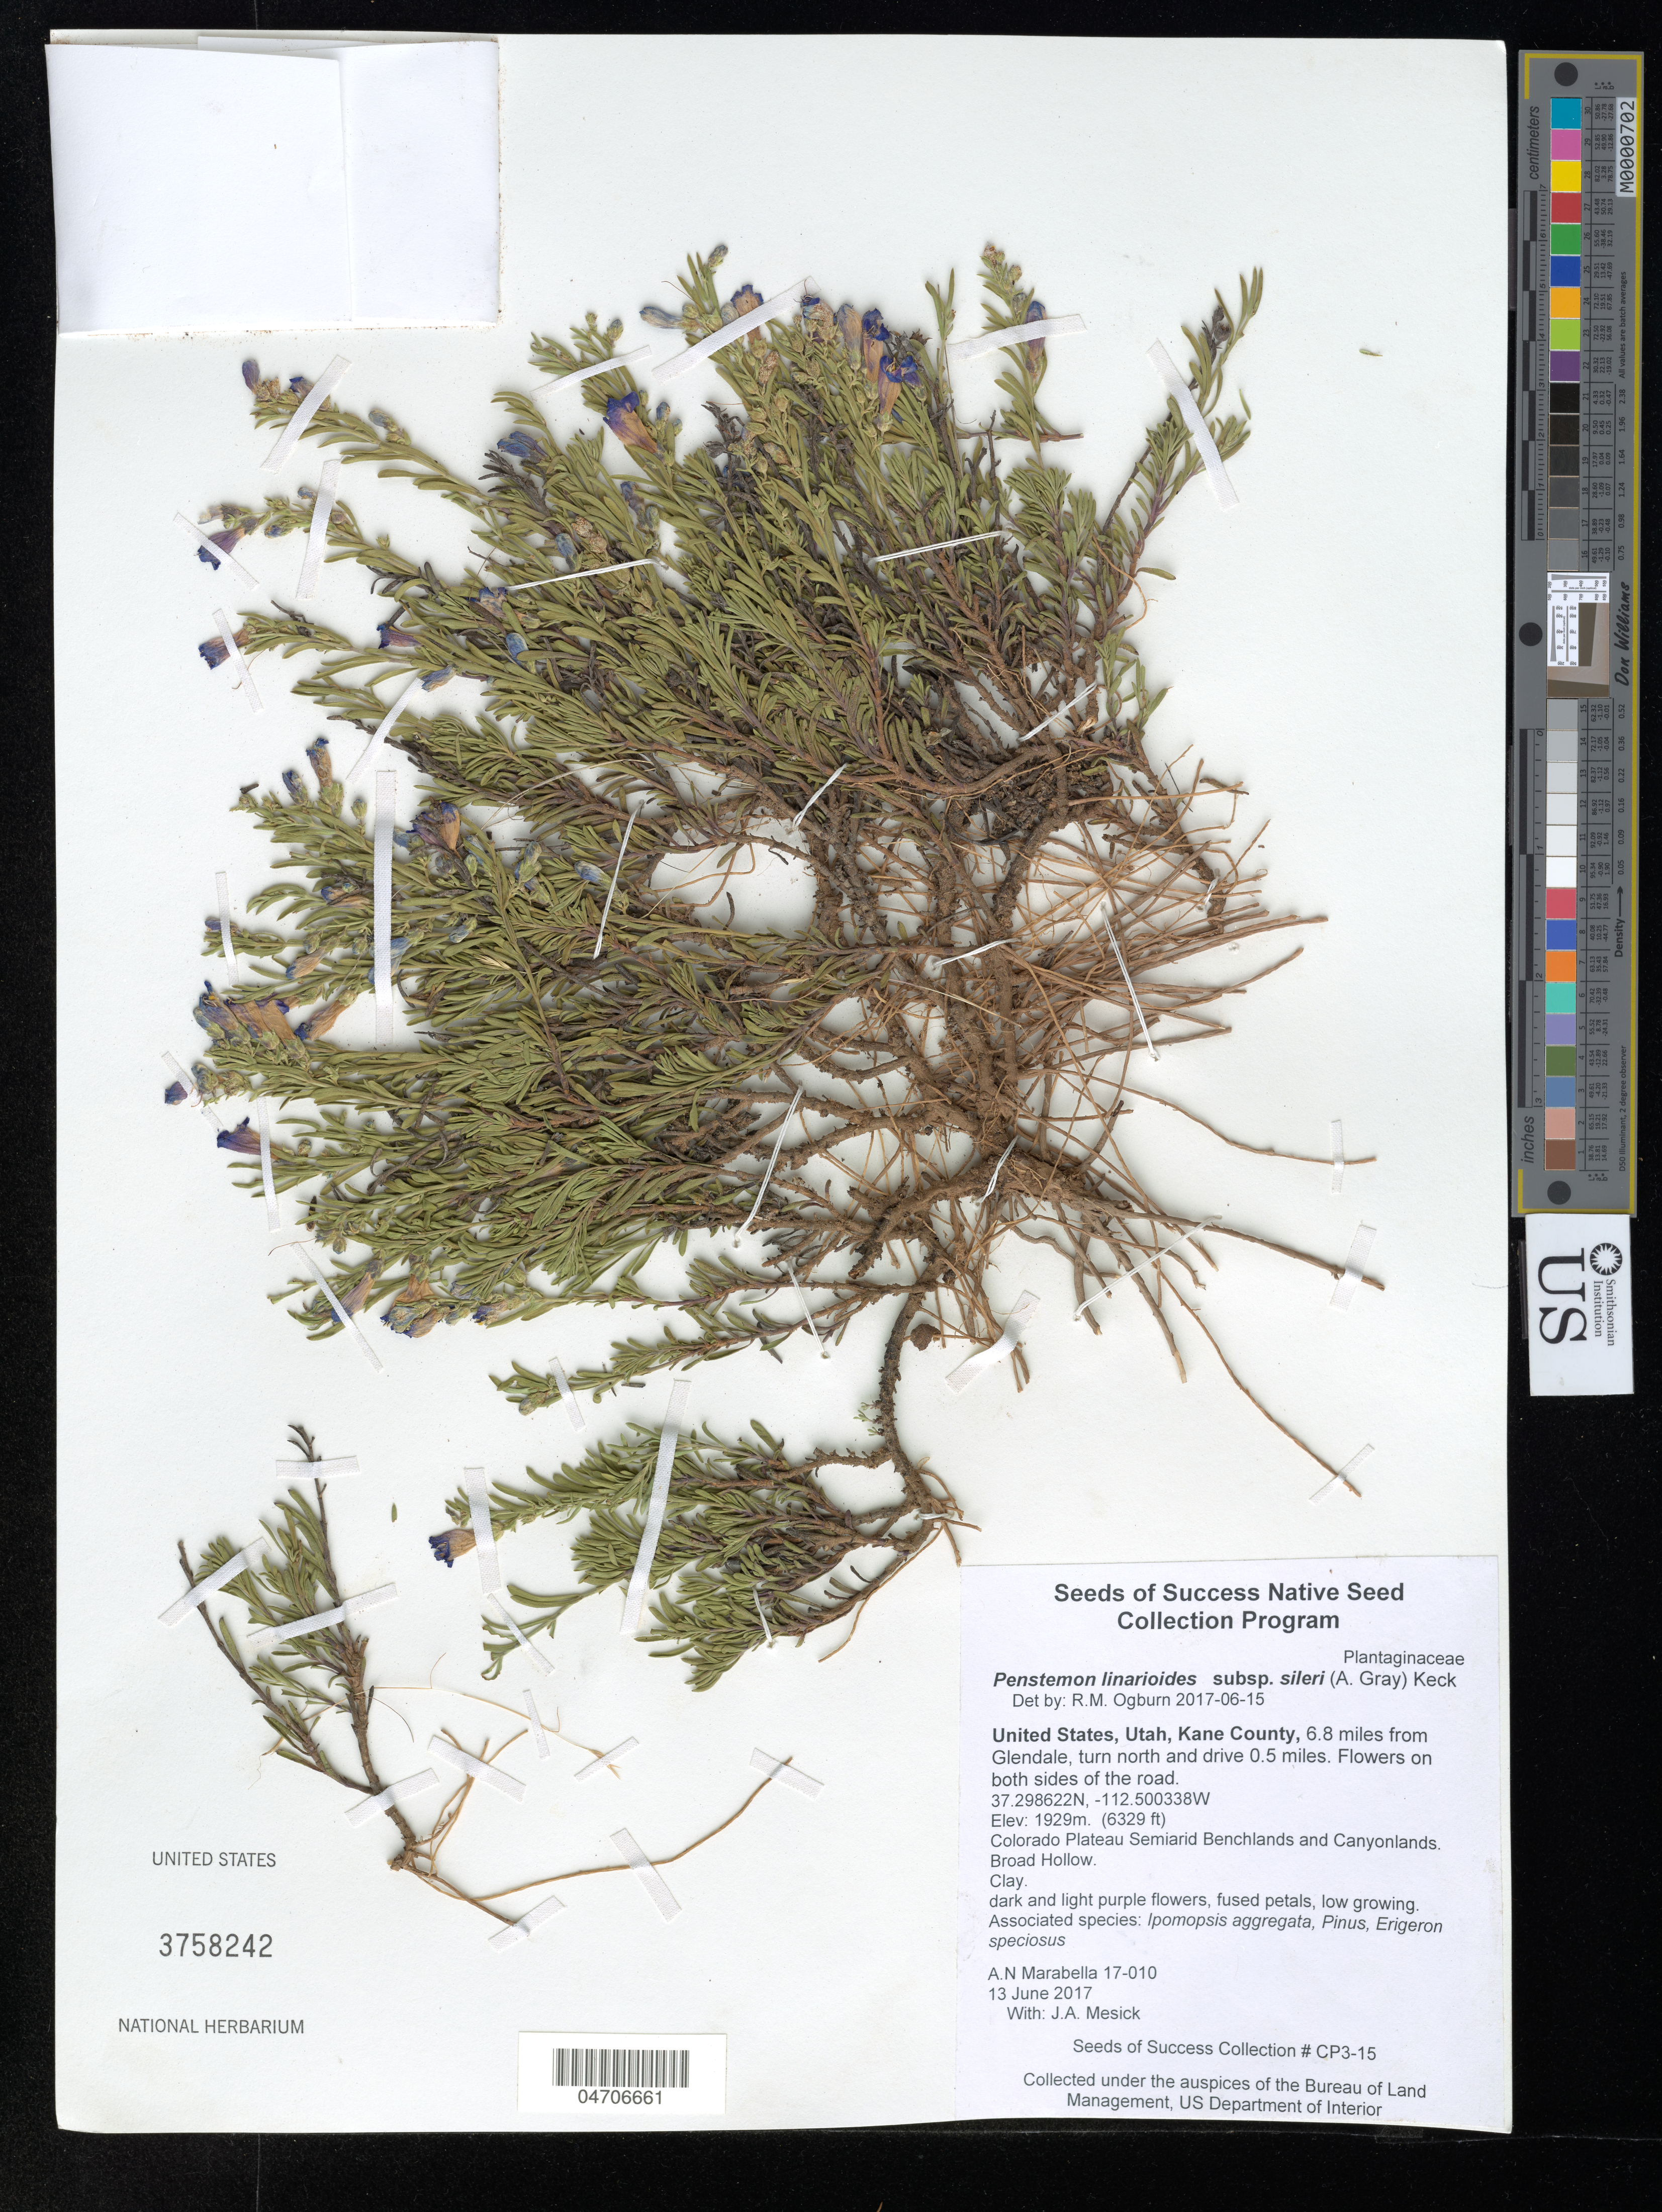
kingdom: Plantae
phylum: Tracheophyta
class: Magnoliopsida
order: Lamiales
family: Plantaginaceae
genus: Penstemon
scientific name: Penstemon linarioides subsp. sileri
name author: (A. Gray) D.D. Keck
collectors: A. Marabella & J. Mesick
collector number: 17-010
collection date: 2017-06-13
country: United States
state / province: Utah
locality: Kane County, 6.8 miles from Glendale, turn north and drive 0.5 miles. Flowers on both sides of the road.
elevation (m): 1929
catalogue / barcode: US 3758242